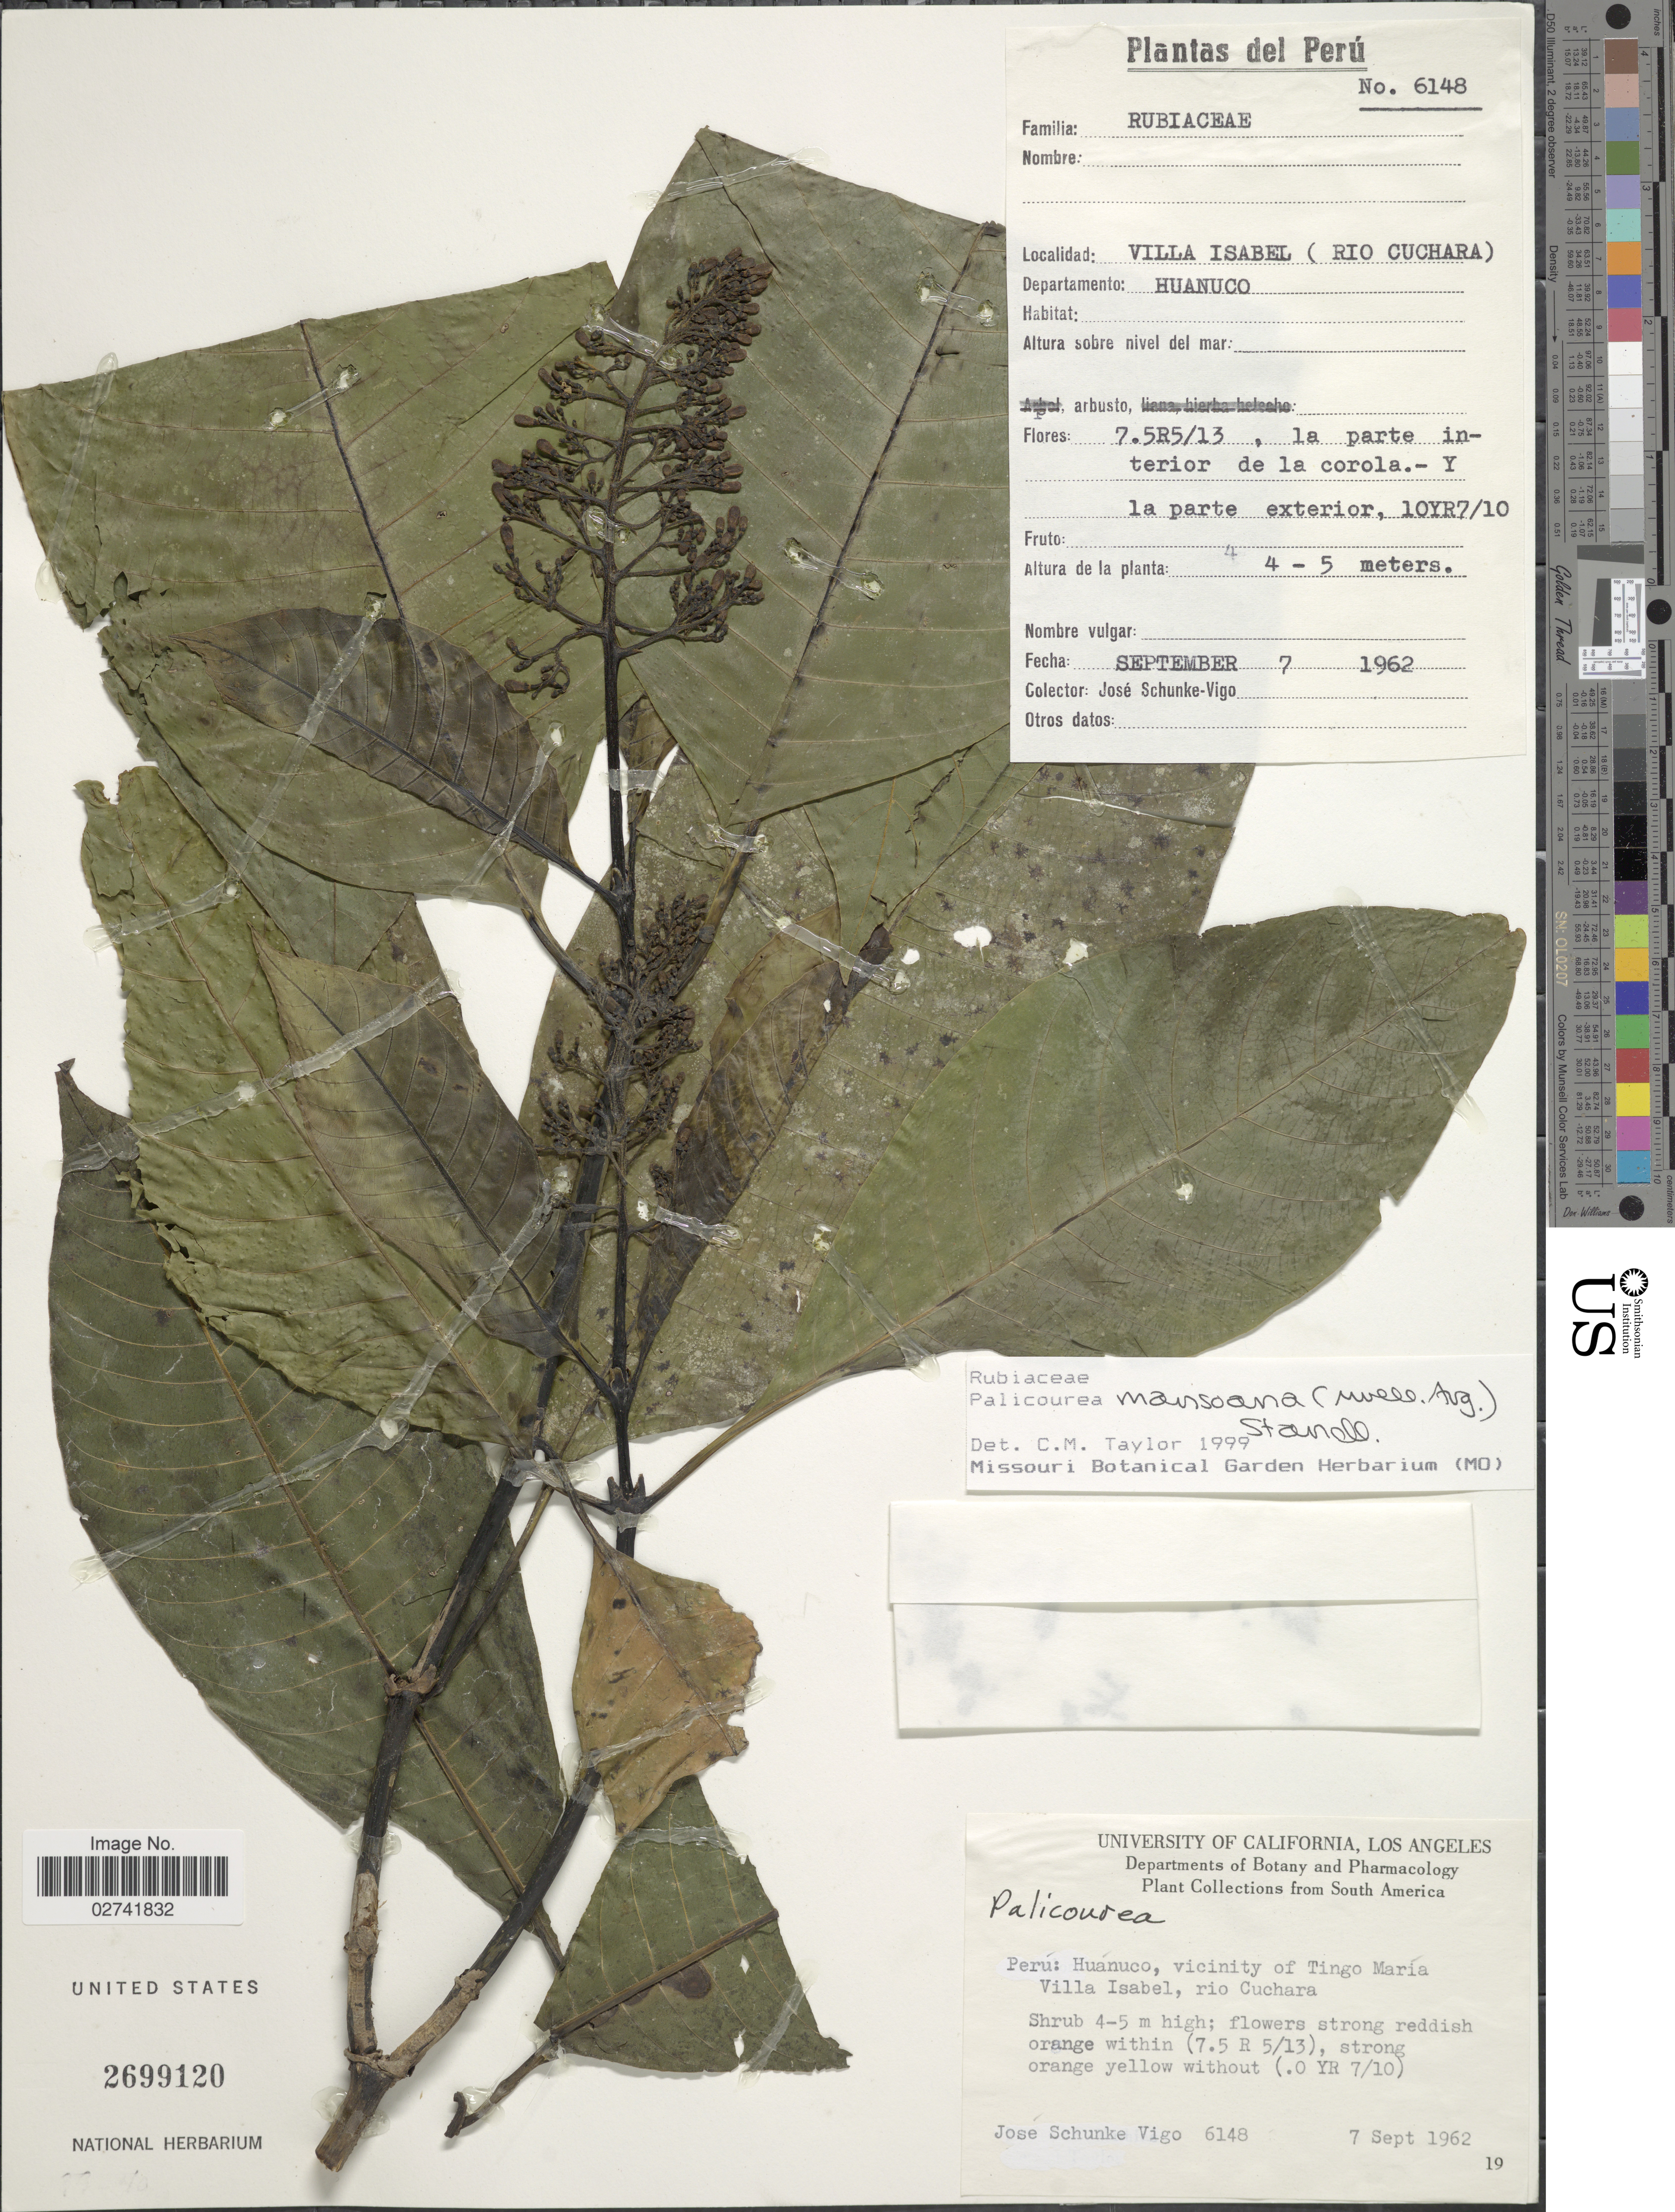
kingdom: Plantae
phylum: Tracheophyta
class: Magnoliopsida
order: Gentianales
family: Rubiaceae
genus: Palicourea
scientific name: Palicourea mansoana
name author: (Müll. Arg.) Standl.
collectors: J. Schunke Vigo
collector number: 6148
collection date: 1962-09-07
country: Peru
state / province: Huánuco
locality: Vicinity of Tingo María Villa Isabel, rio Cuchara.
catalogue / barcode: US 2699120